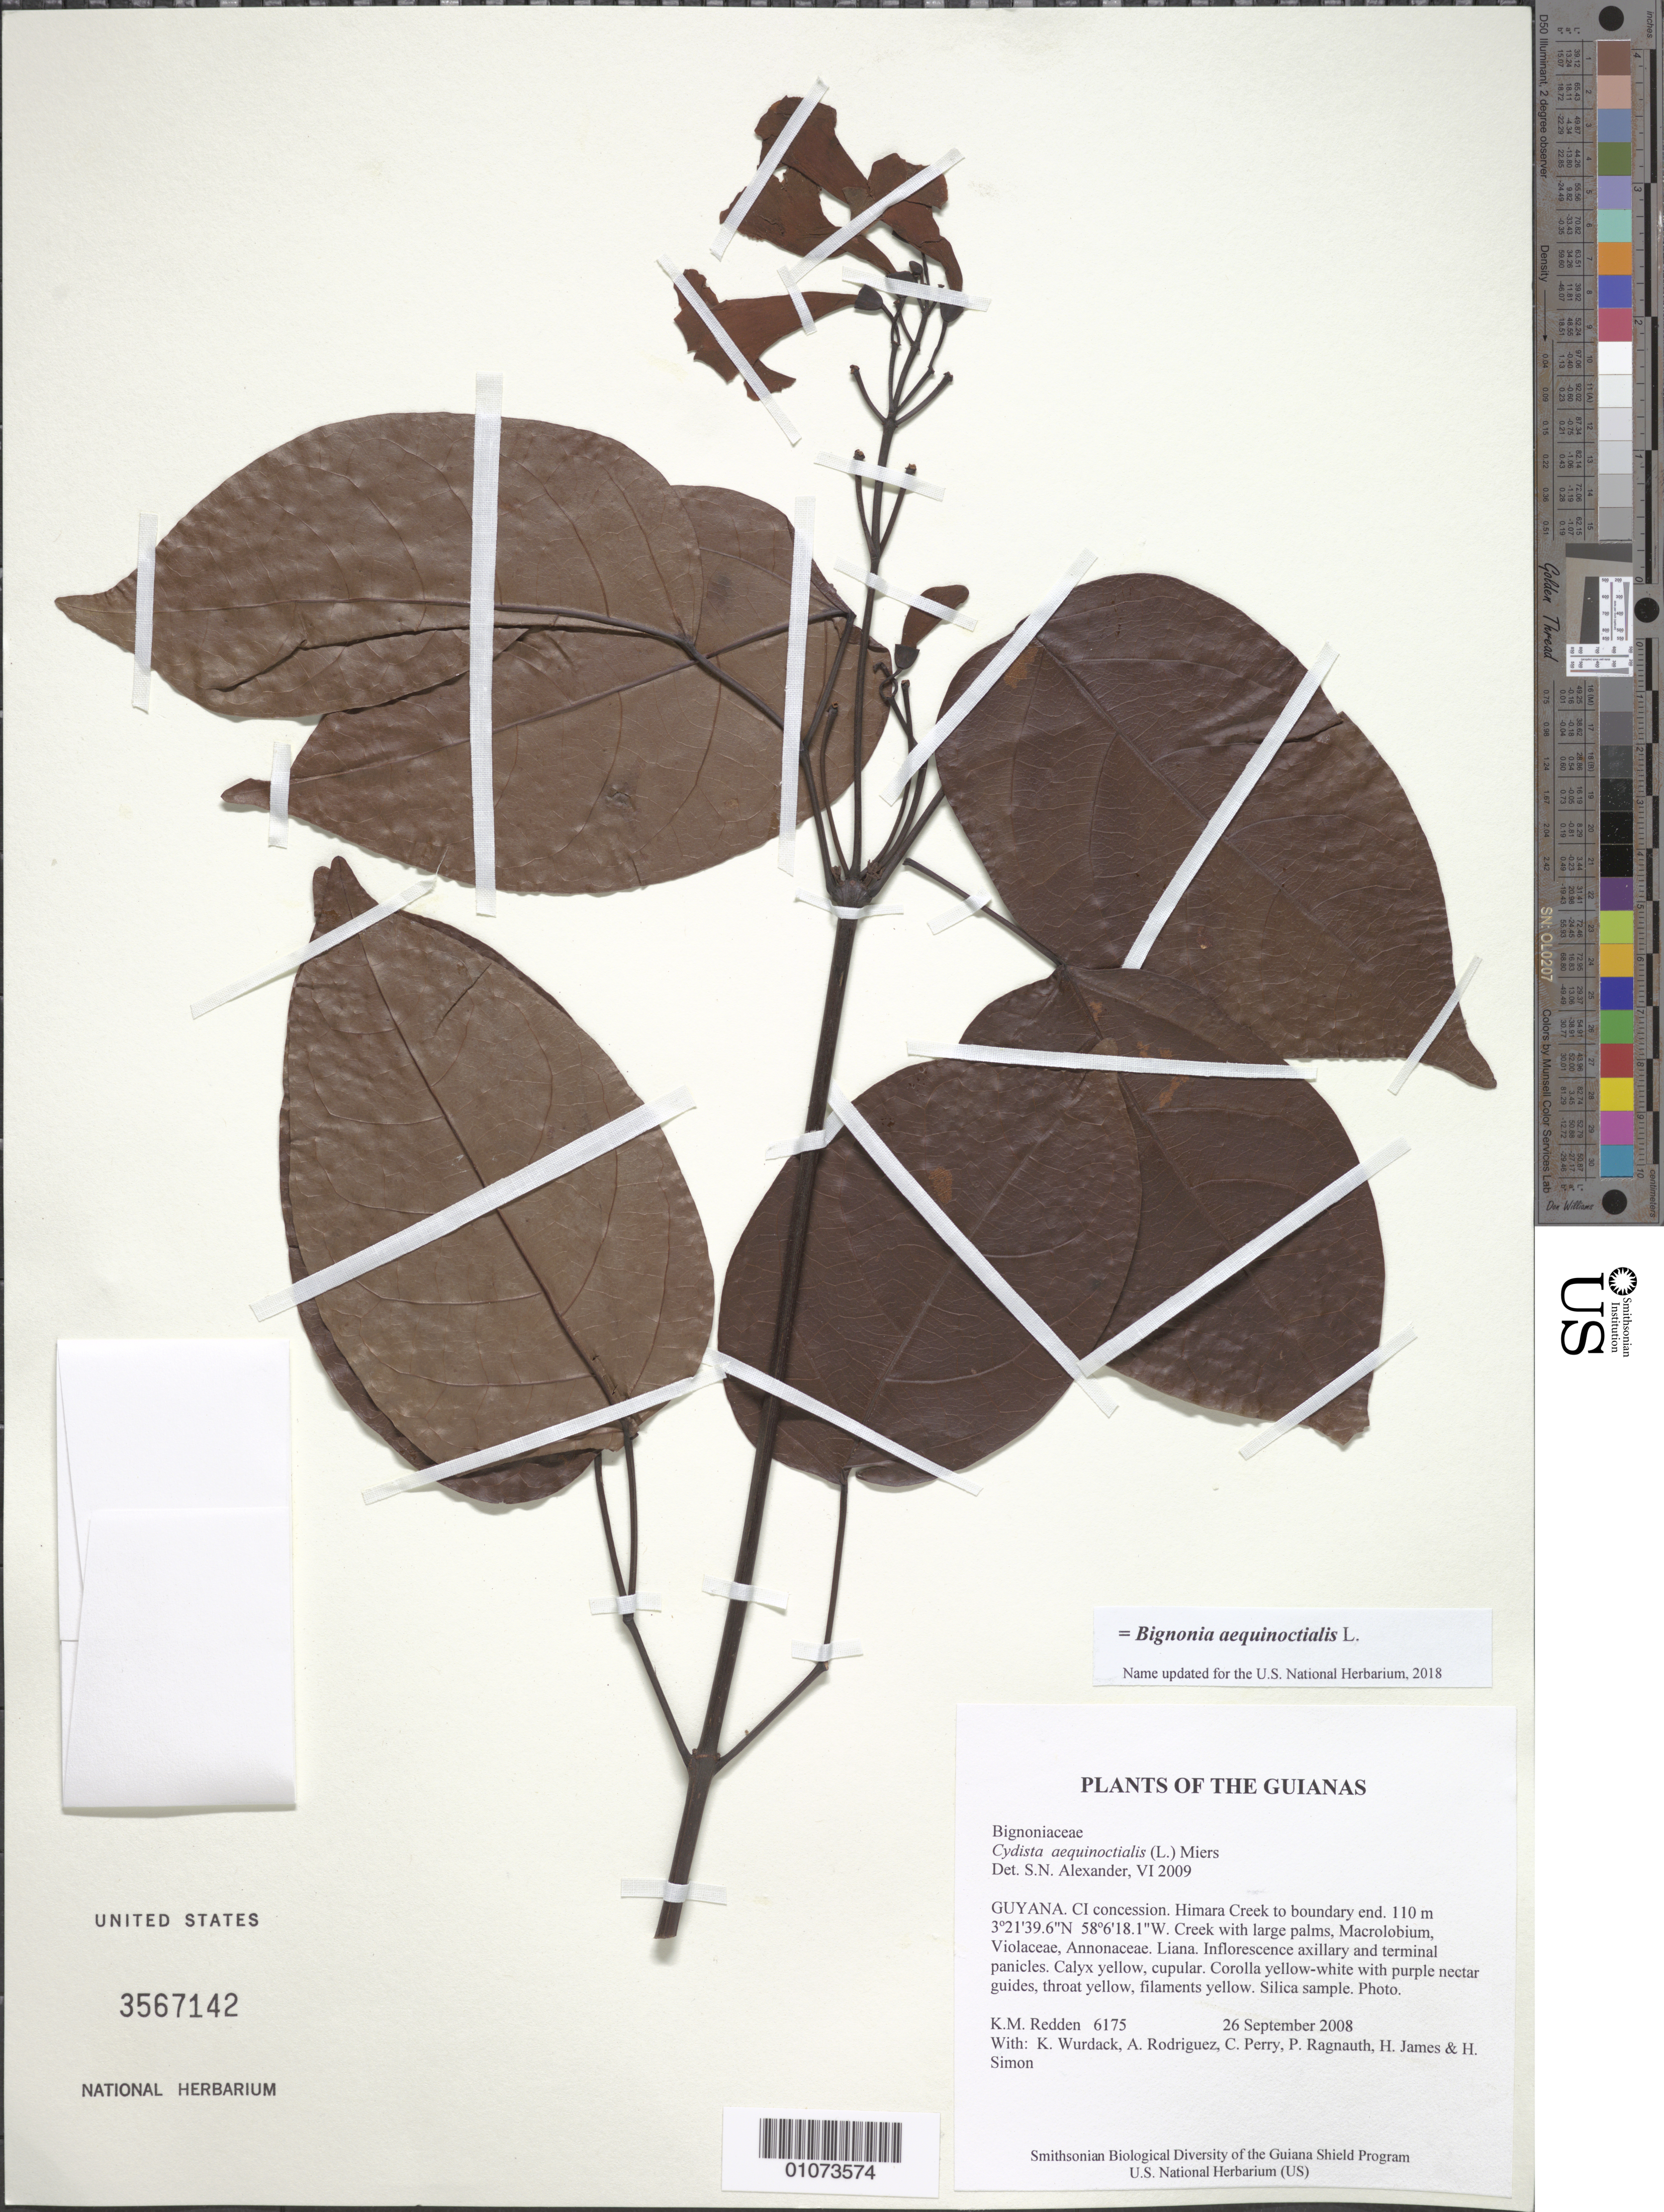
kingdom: Plantae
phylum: Tracheophyta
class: Magnoliopsida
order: Lamiales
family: Bignoniaceae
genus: Bignonia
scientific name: Bignonia aequinoctialis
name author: L.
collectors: K. M. Redden, K. Wurdack, A. Rodriguez, C. Perry, P. Ragnauth, H. James & H. Simon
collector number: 6175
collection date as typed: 26 September 2008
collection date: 2008-09-26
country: Guyana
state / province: U. Takutu-U. Essequibo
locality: CI concession. Himara Creek to boundary end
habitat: Creek with large palms, Macrolobium, Violaceae, Annonaceae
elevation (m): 110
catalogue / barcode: US 3567142